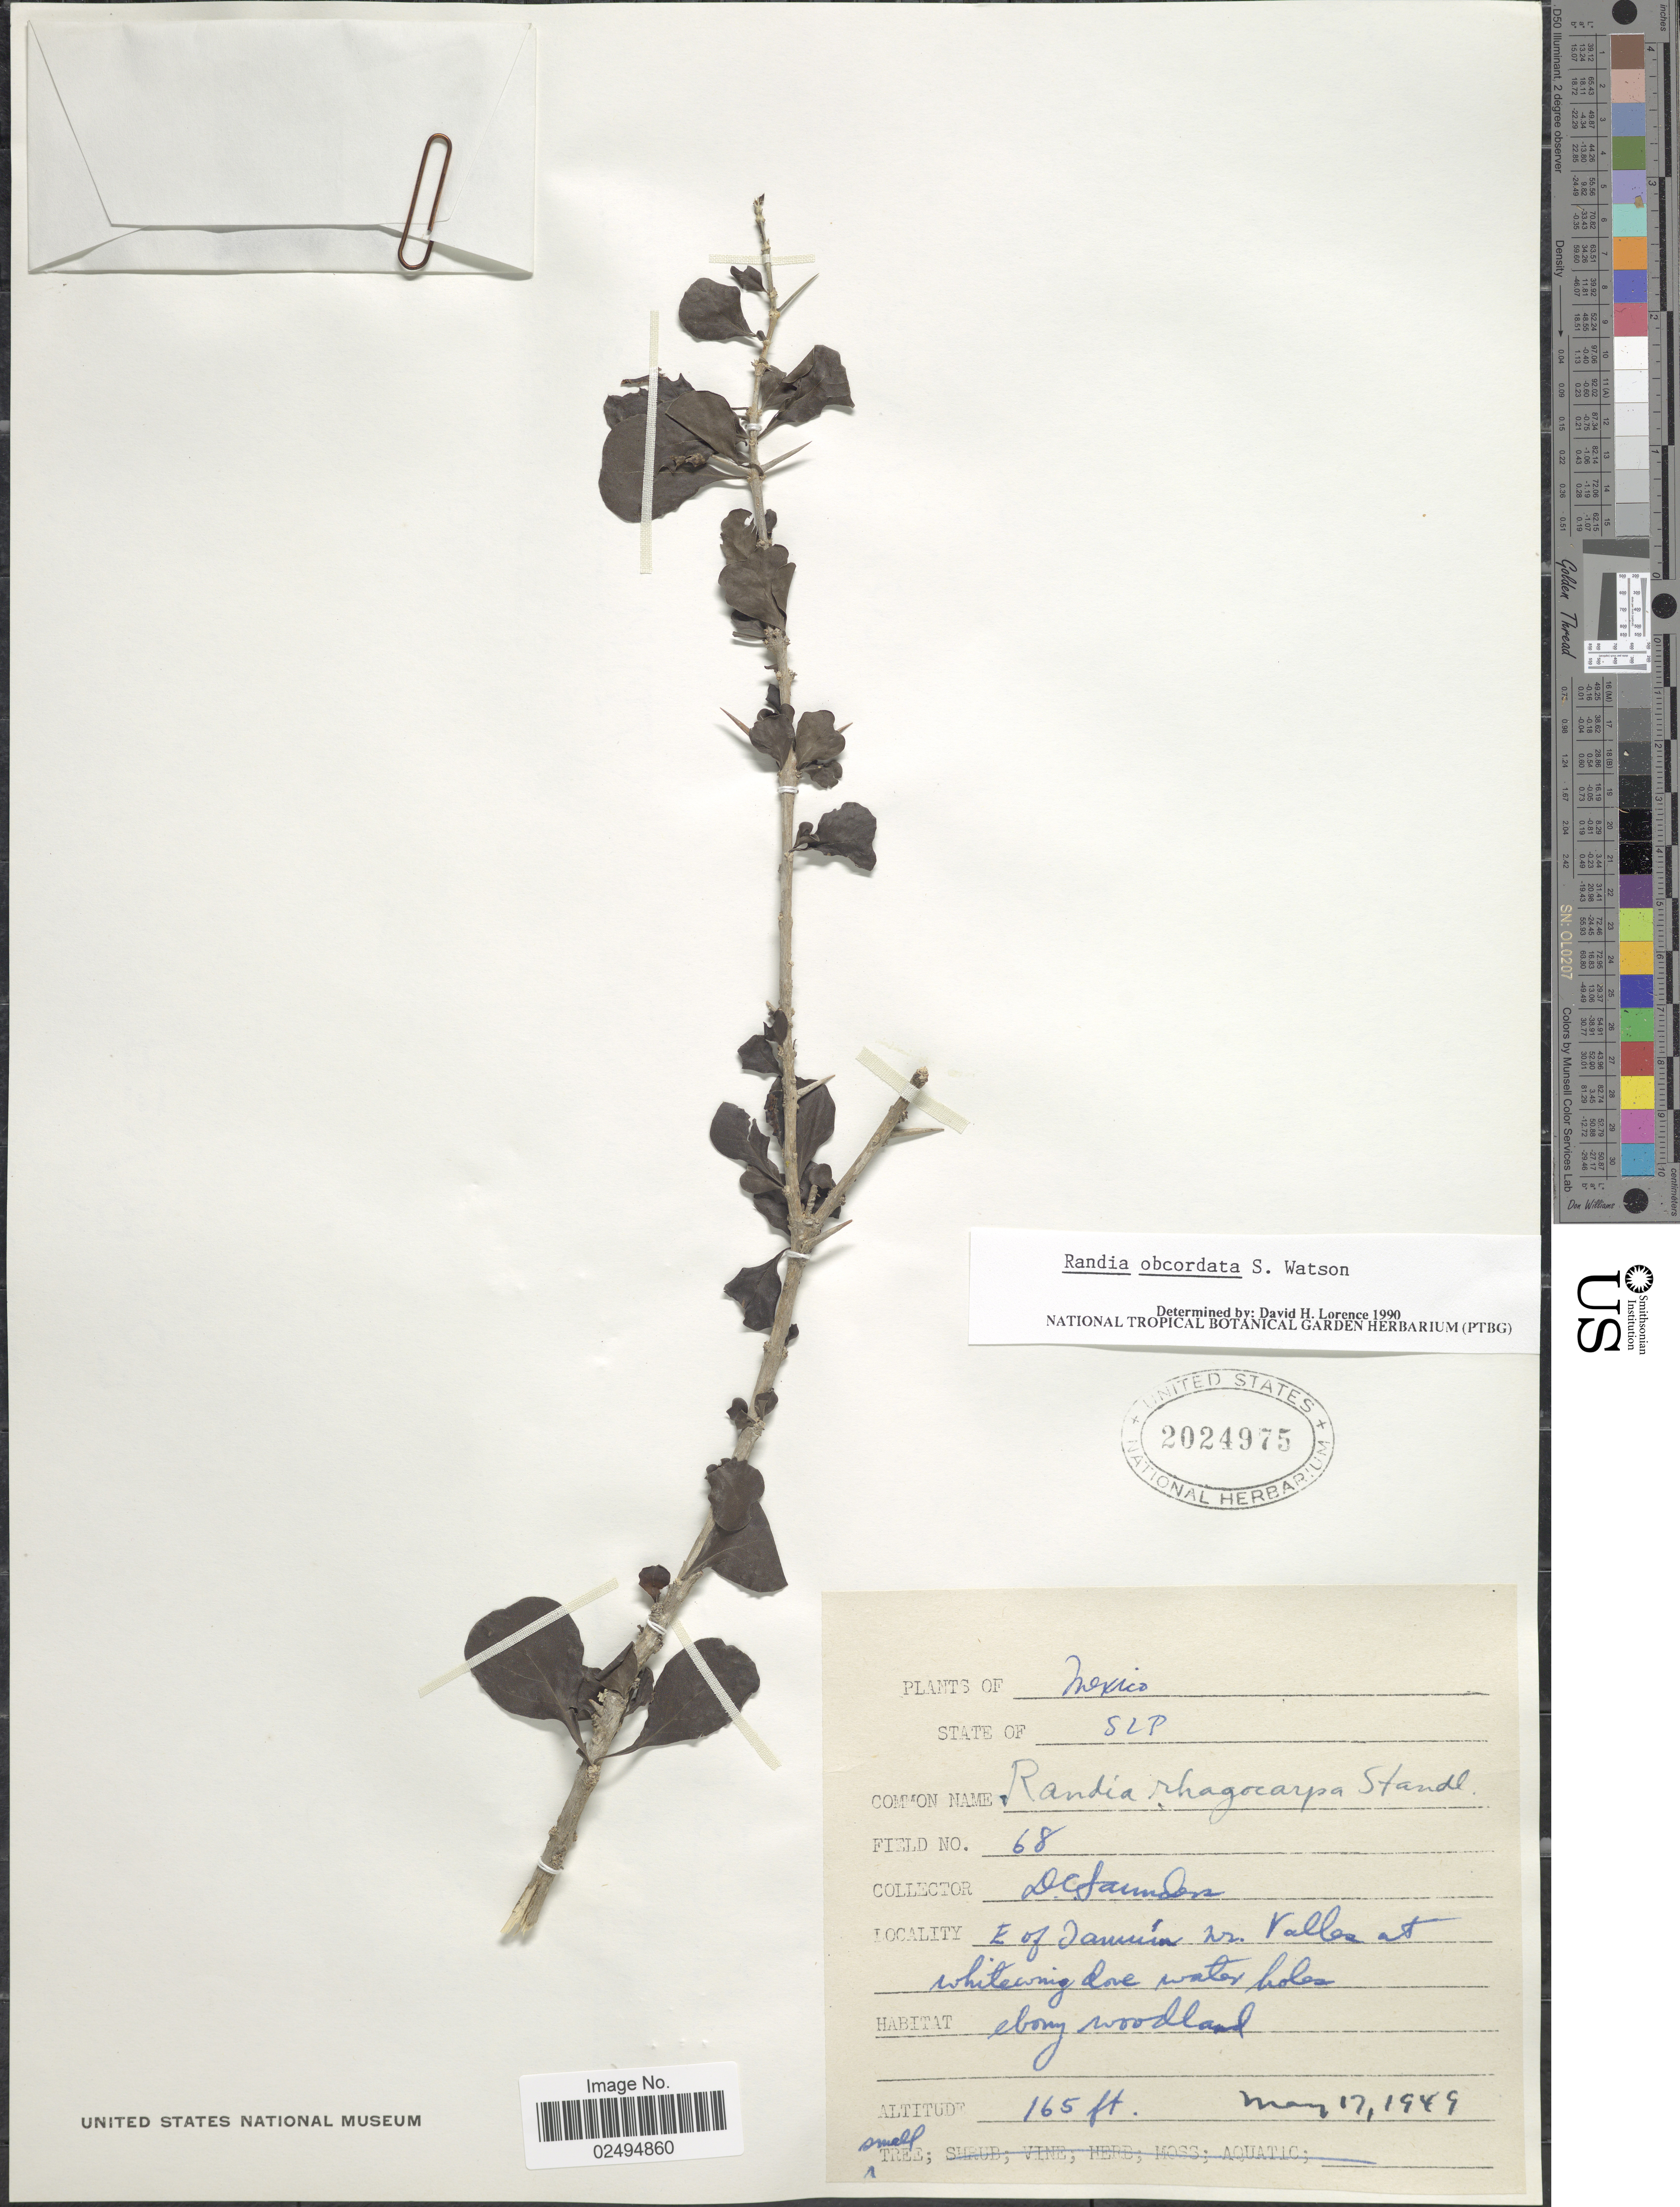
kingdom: Plantae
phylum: Tracheophyta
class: Magnoliopsida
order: Gentianales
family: Rubiaceae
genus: Randia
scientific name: Randia obcordata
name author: S. Watson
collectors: D. C. Saunders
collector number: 68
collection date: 1949-05-17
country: Mexico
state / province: San Luis Potosí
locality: E of Januin pr. Valles at Whitening Cove water holes [interpreted]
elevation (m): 50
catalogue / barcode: US 2024975